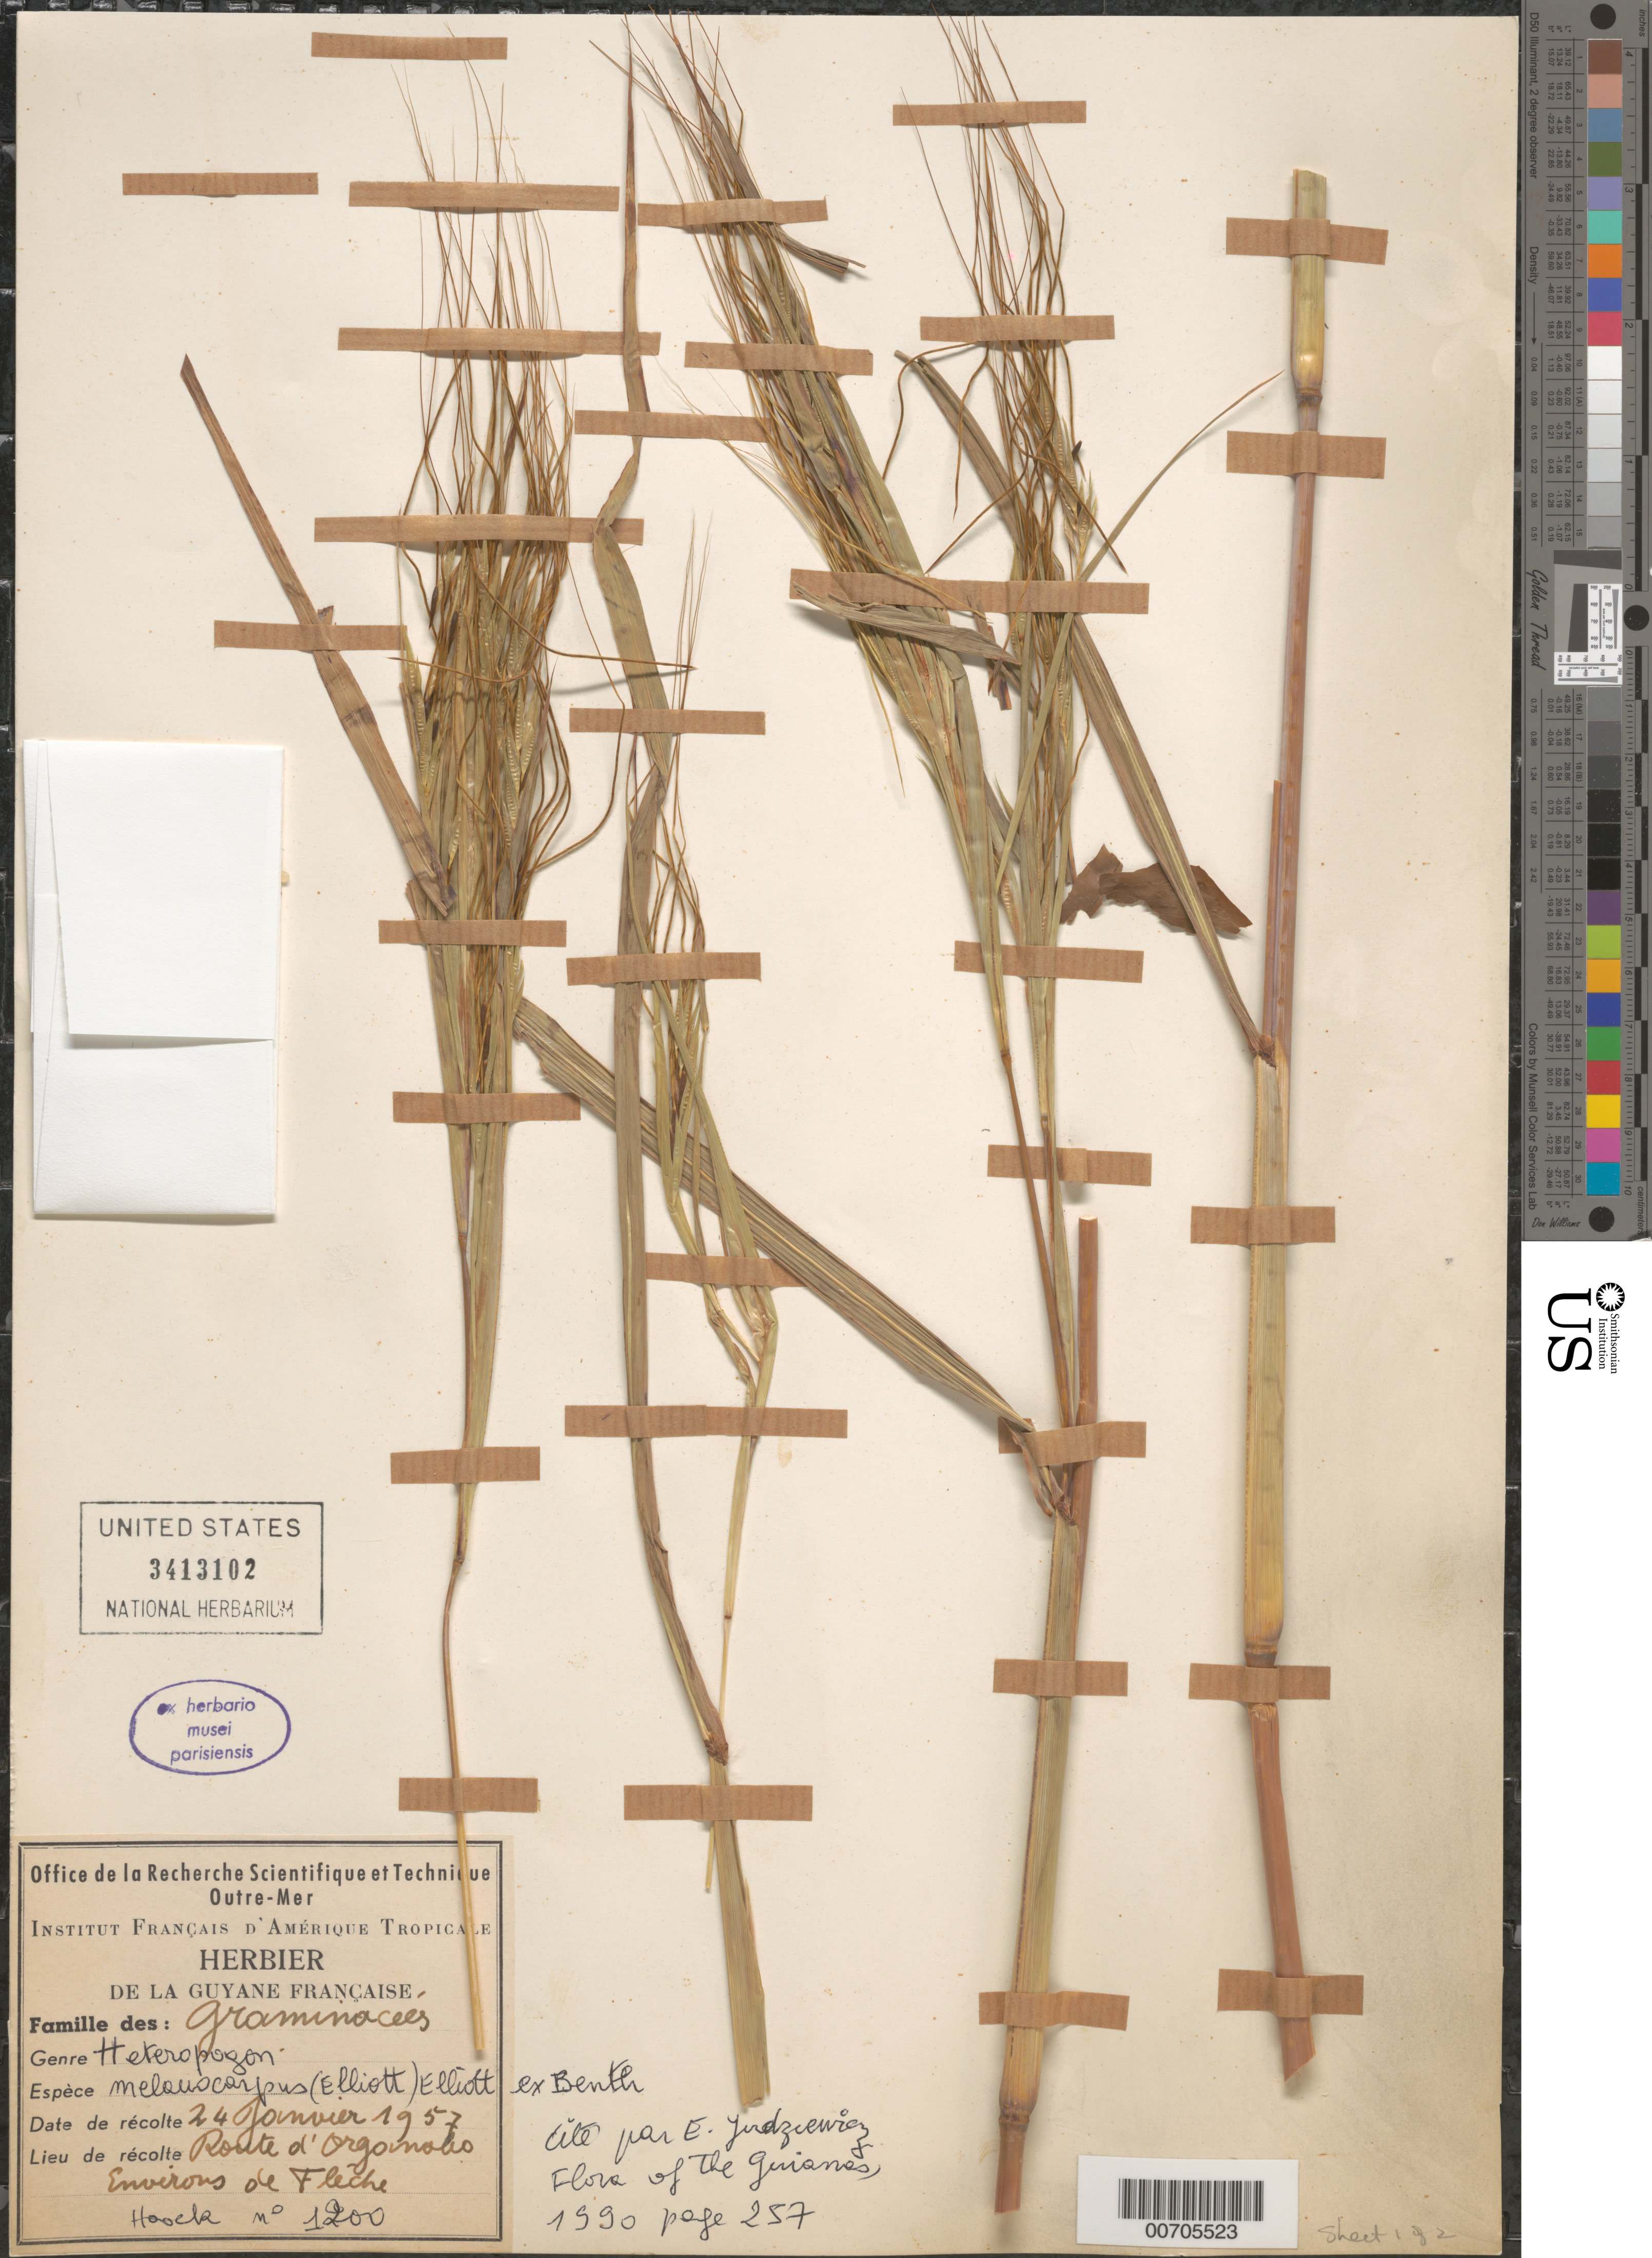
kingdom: Plantae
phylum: Tracheophyta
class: Liliopsida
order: Poales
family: Poaceae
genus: Heteropogon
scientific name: Heteropogon melanocarpus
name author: (Elliott) Benth.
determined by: Judziewicz, E. J.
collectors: J. Hoock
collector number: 1200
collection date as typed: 24-Jan-57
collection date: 1957-01-24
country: French Guiana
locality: Route to Organabo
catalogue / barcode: US 3413102